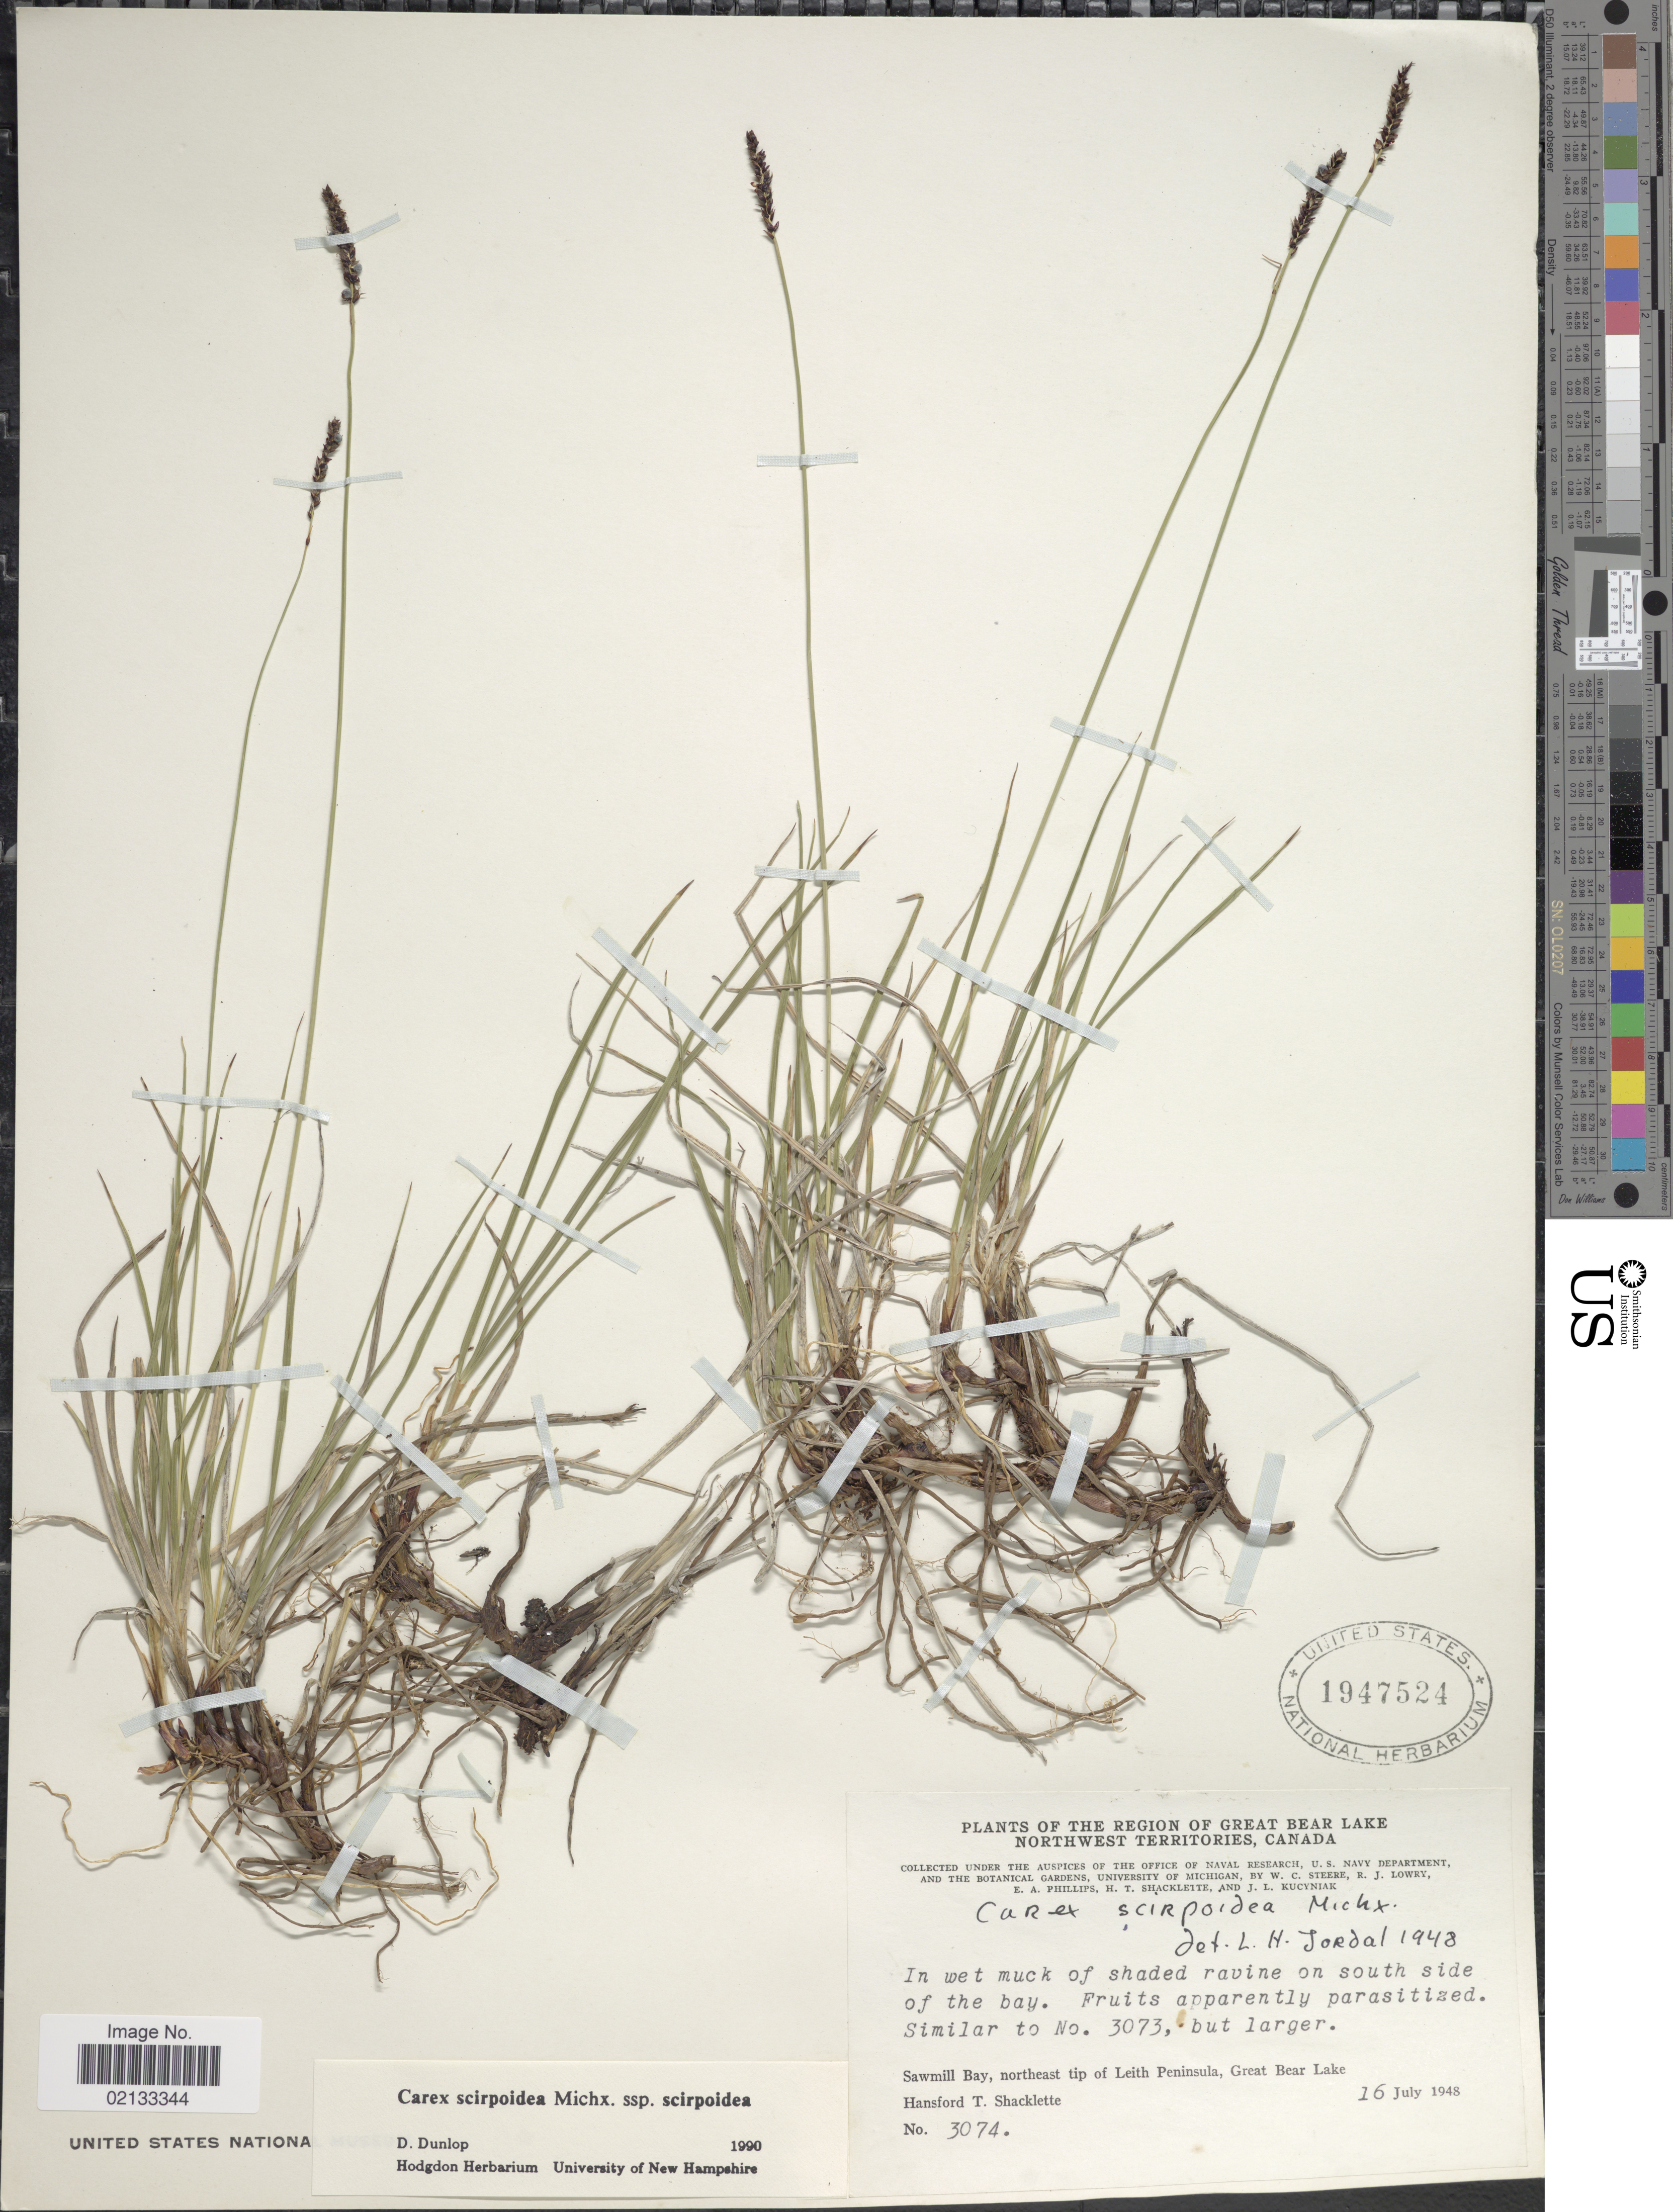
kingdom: Plantae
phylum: Tracheophyta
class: Liliopsida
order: Poales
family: Cyperaceae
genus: Carex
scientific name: Carex scirpoidea subsp. scirpoidea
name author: Michx.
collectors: H. Shacklette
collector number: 3074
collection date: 1948-07-16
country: Canada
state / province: Northwest Territories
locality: The Region of Great Bear Lake, In wet muck of shaded ravine on south side of the bay, Swamill Bay, northeast tip of Leith Peninsula, Great Bear Lake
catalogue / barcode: US 1947524